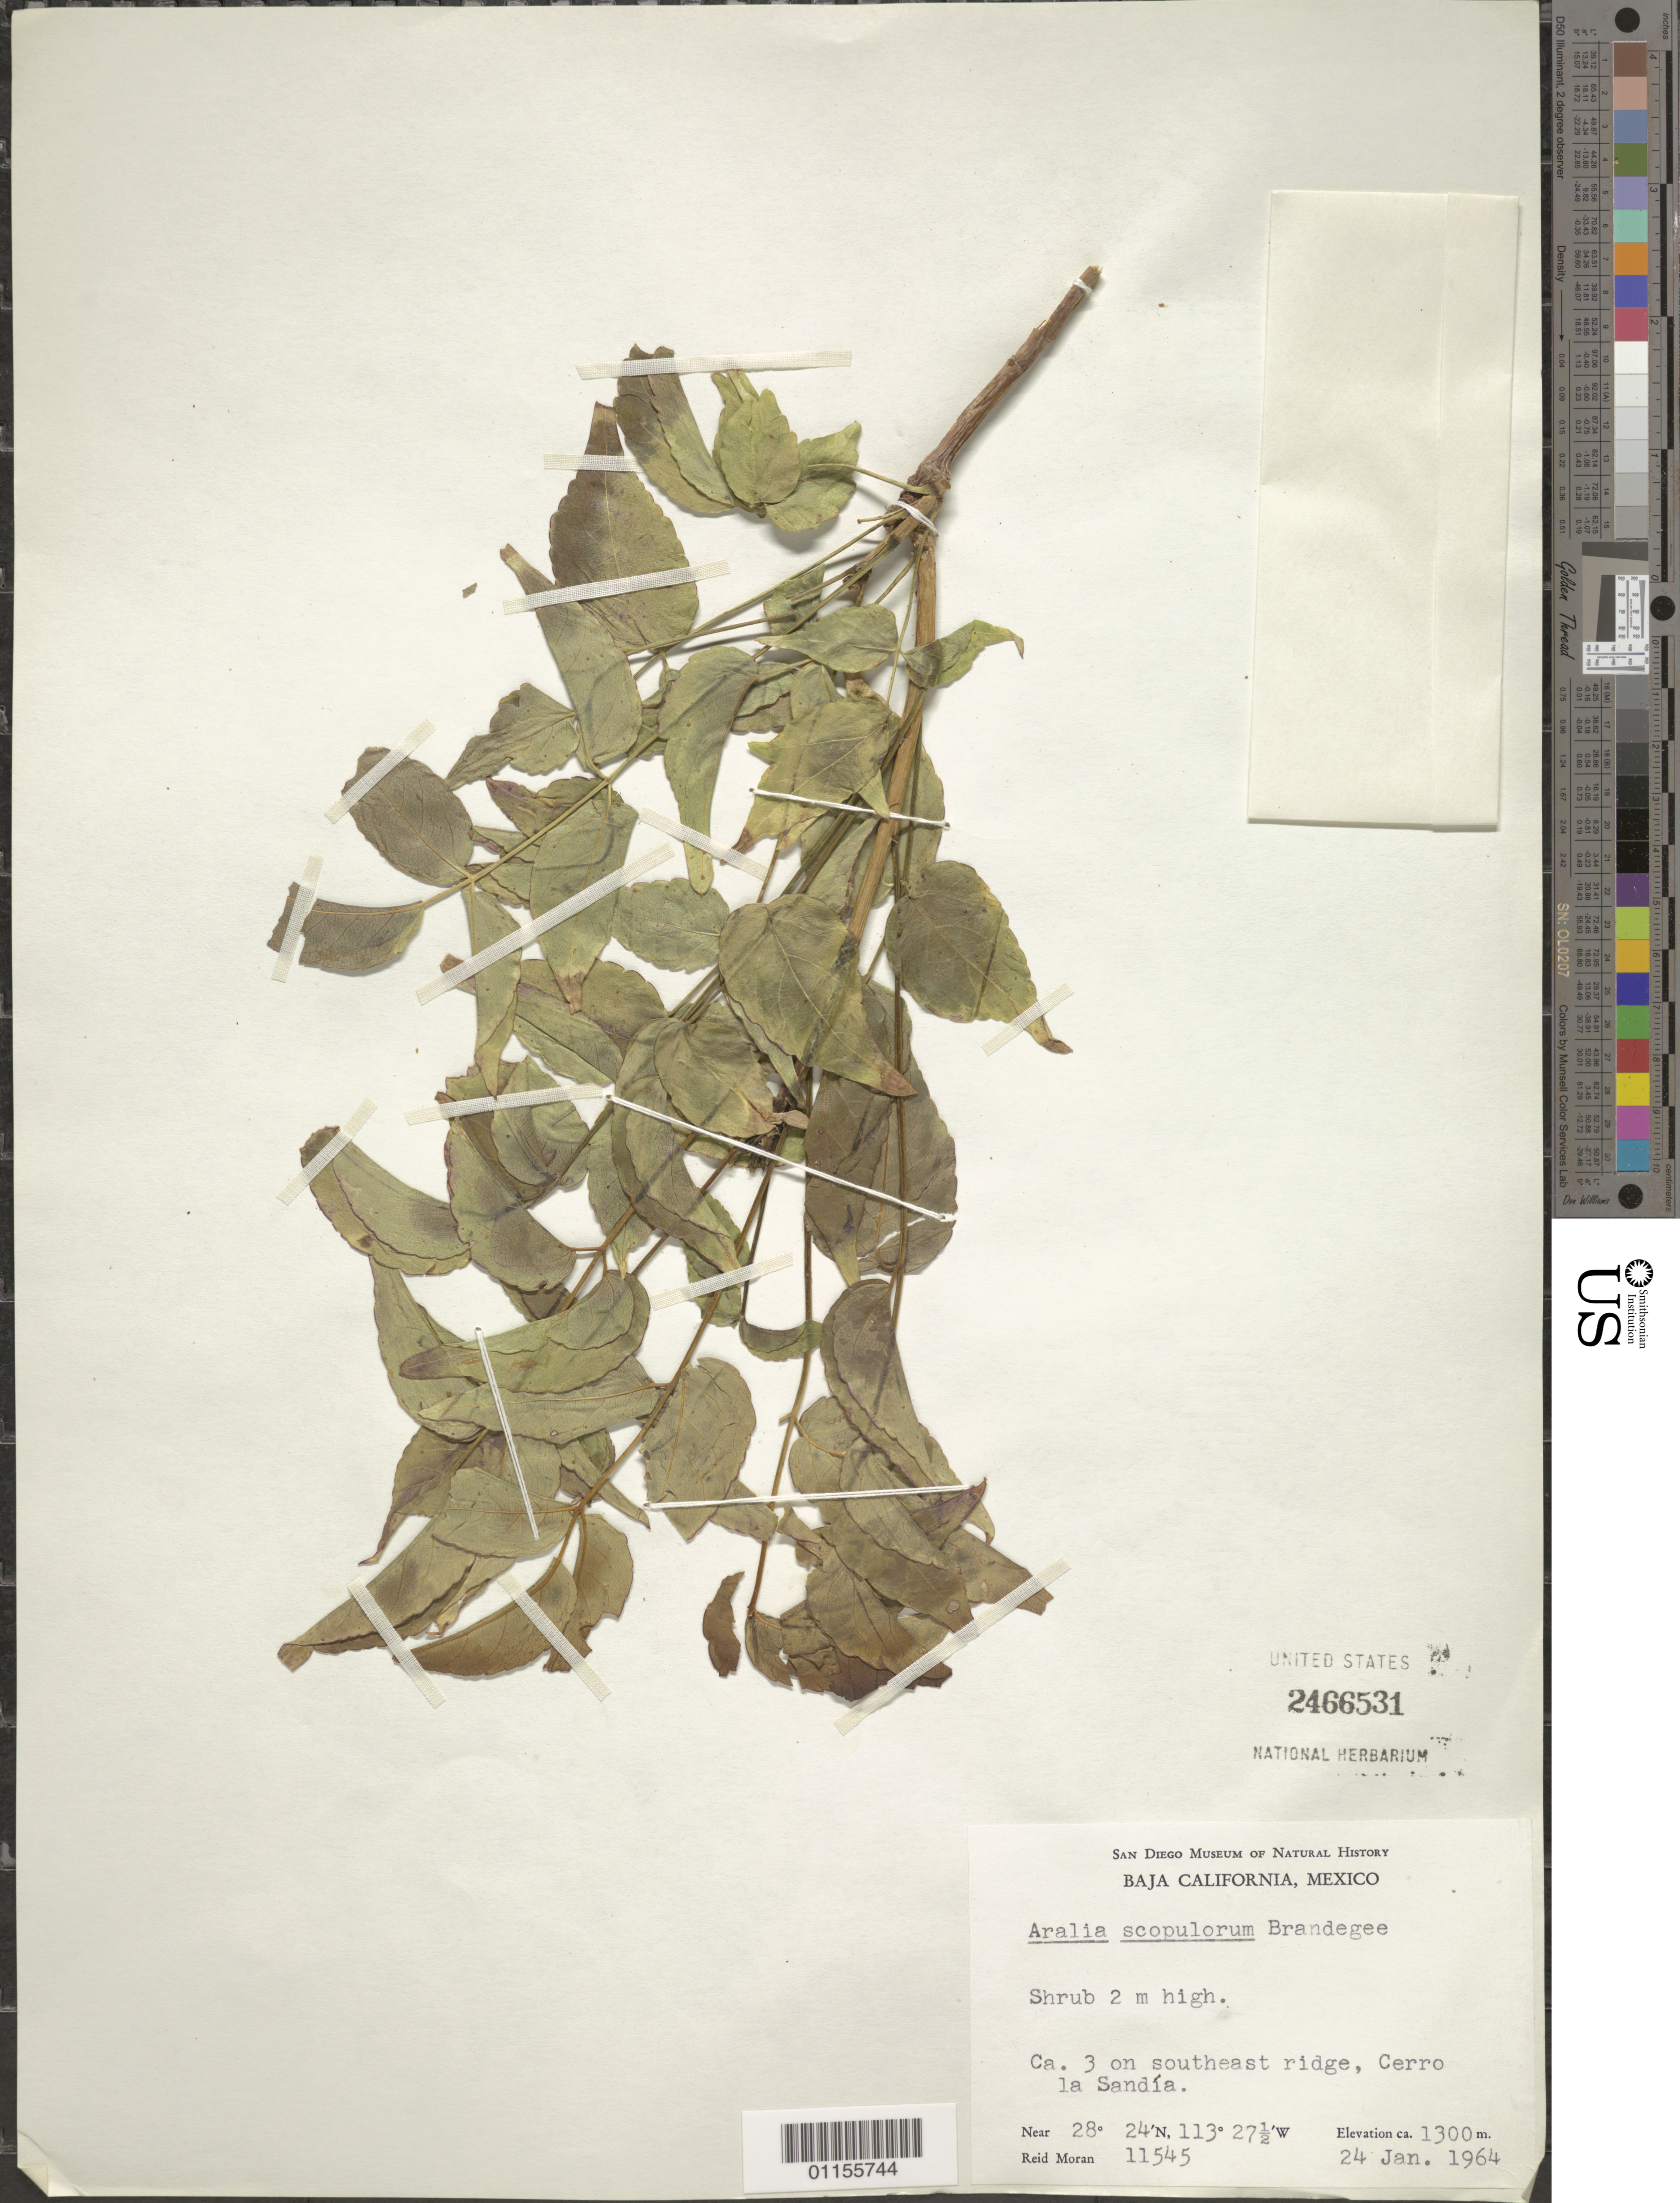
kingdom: Plantae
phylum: Tracheophyta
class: Magnoliopsida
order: Apiales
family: Araliaceae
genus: Aralia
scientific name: Aralia scopulorum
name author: Brandegee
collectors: R. Morán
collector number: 11545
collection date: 1964-01-24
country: Mexico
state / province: Baja California Norte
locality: Cerro la Sandia.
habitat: Shrub.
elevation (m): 1300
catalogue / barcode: US 2466531